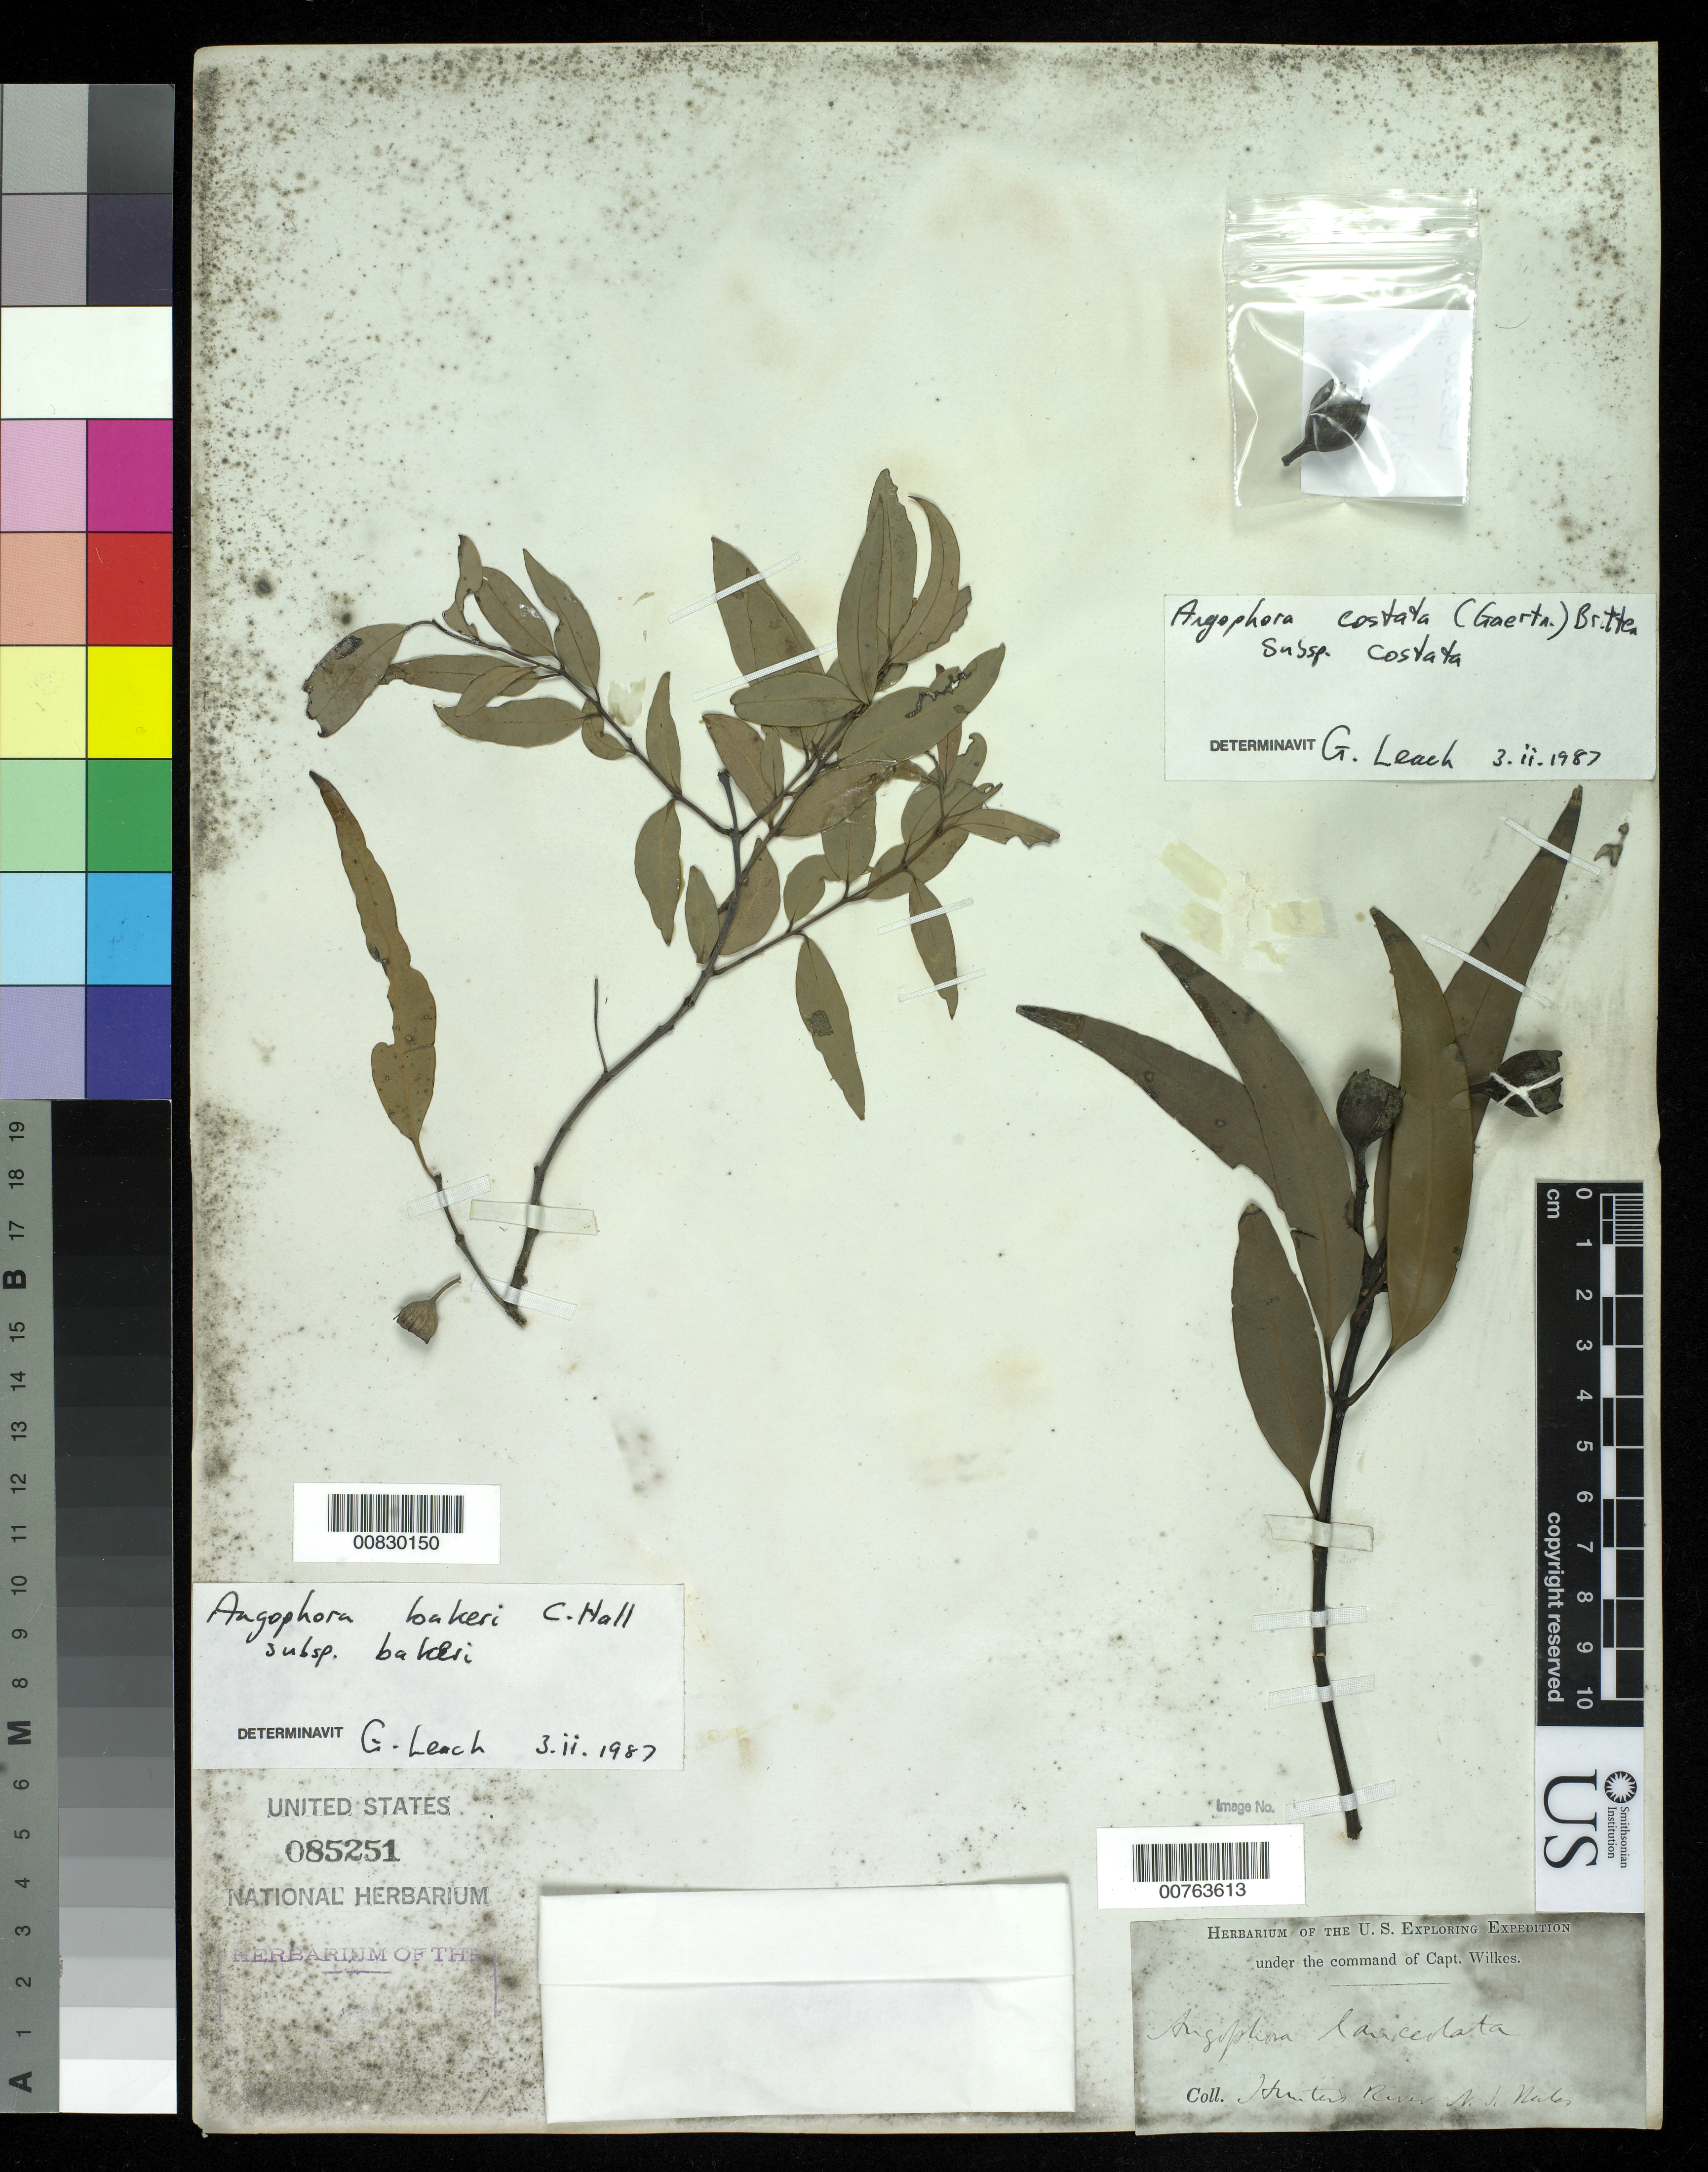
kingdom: Plantae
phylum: Tracheophyta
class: Magnoliopsida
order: Saxifragales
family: Haloragaceae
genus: Gonocarpus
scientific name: Gonocarpus teucrioides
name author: DC.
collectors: Wilkes Explor. Exped.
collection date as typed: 1838 to -- --- 1842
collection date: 1838/1842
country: Australia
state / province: New South Wales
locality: Sydney.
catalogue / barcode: US 85203